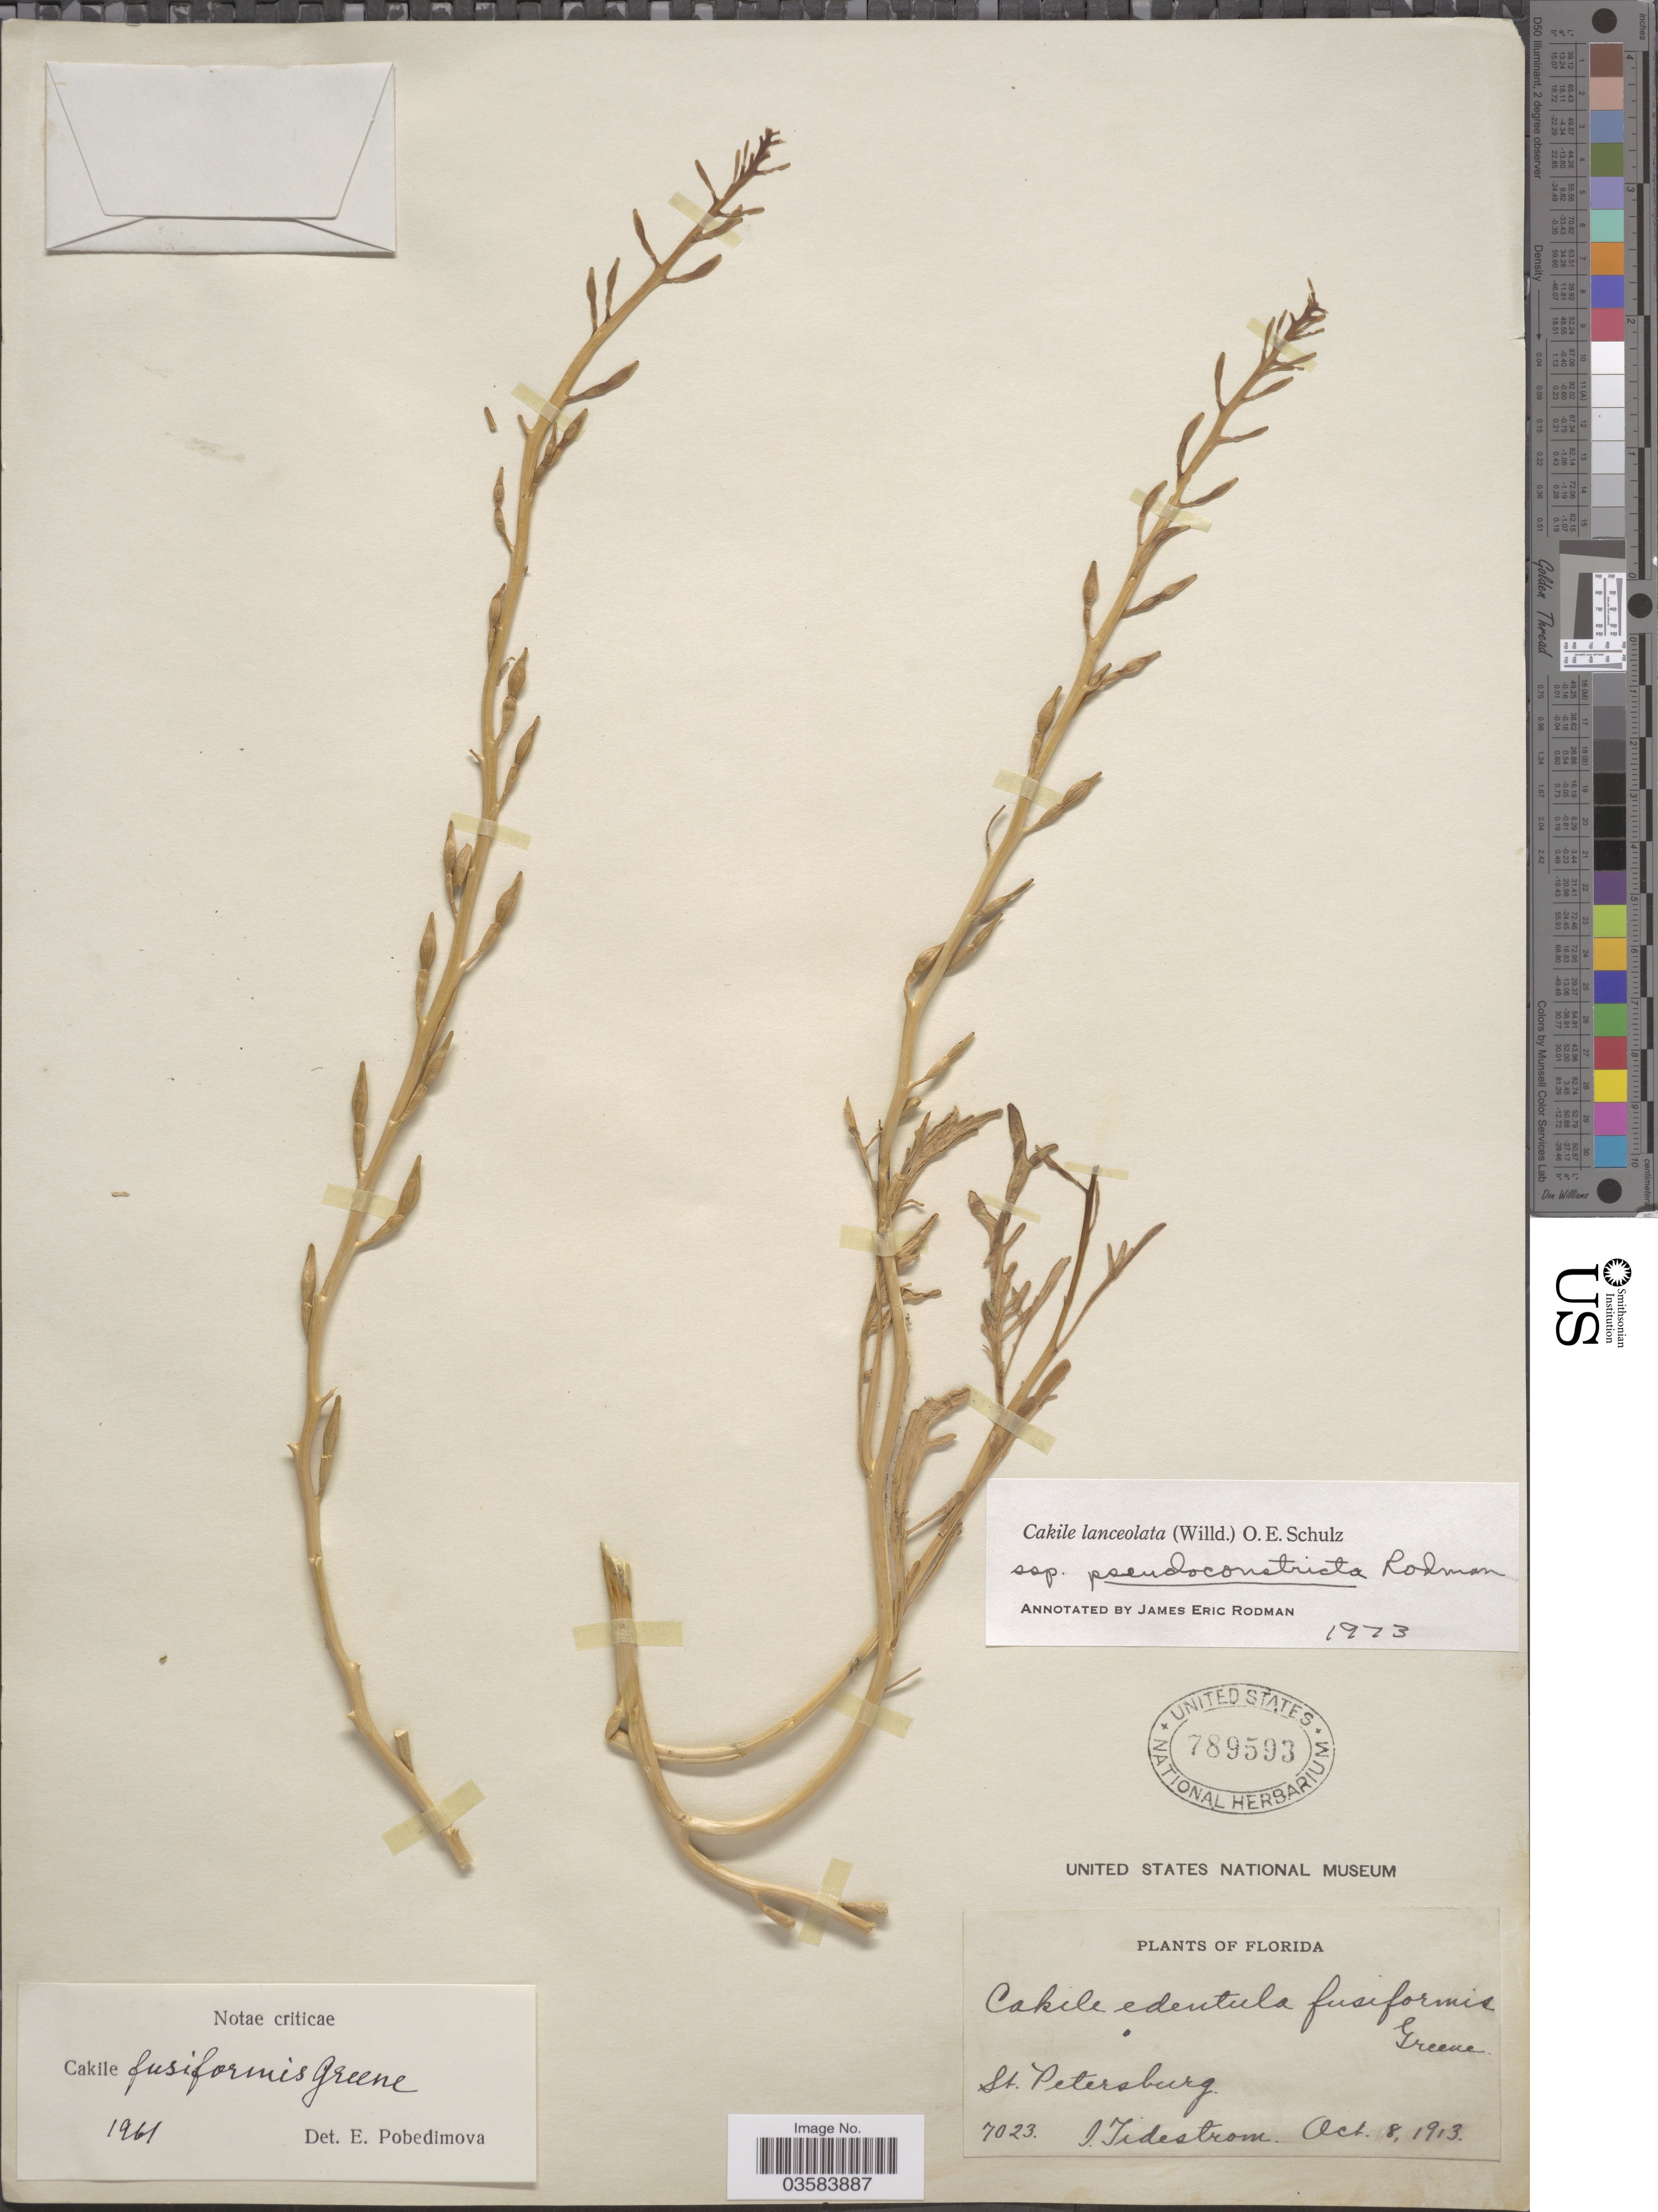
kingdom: Plantae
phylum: Tracheophyta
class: Magnoliopsida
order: Brassicales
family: Brassicaceae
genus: Cakile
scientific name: Cakile lanceolata subsp. pseudoconstricta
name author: Rodman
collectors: I. F. Tidestrom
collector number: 7023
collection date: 1913-10-08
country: United States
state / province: Florida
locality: St. Petersburg.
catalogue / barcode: US 789593